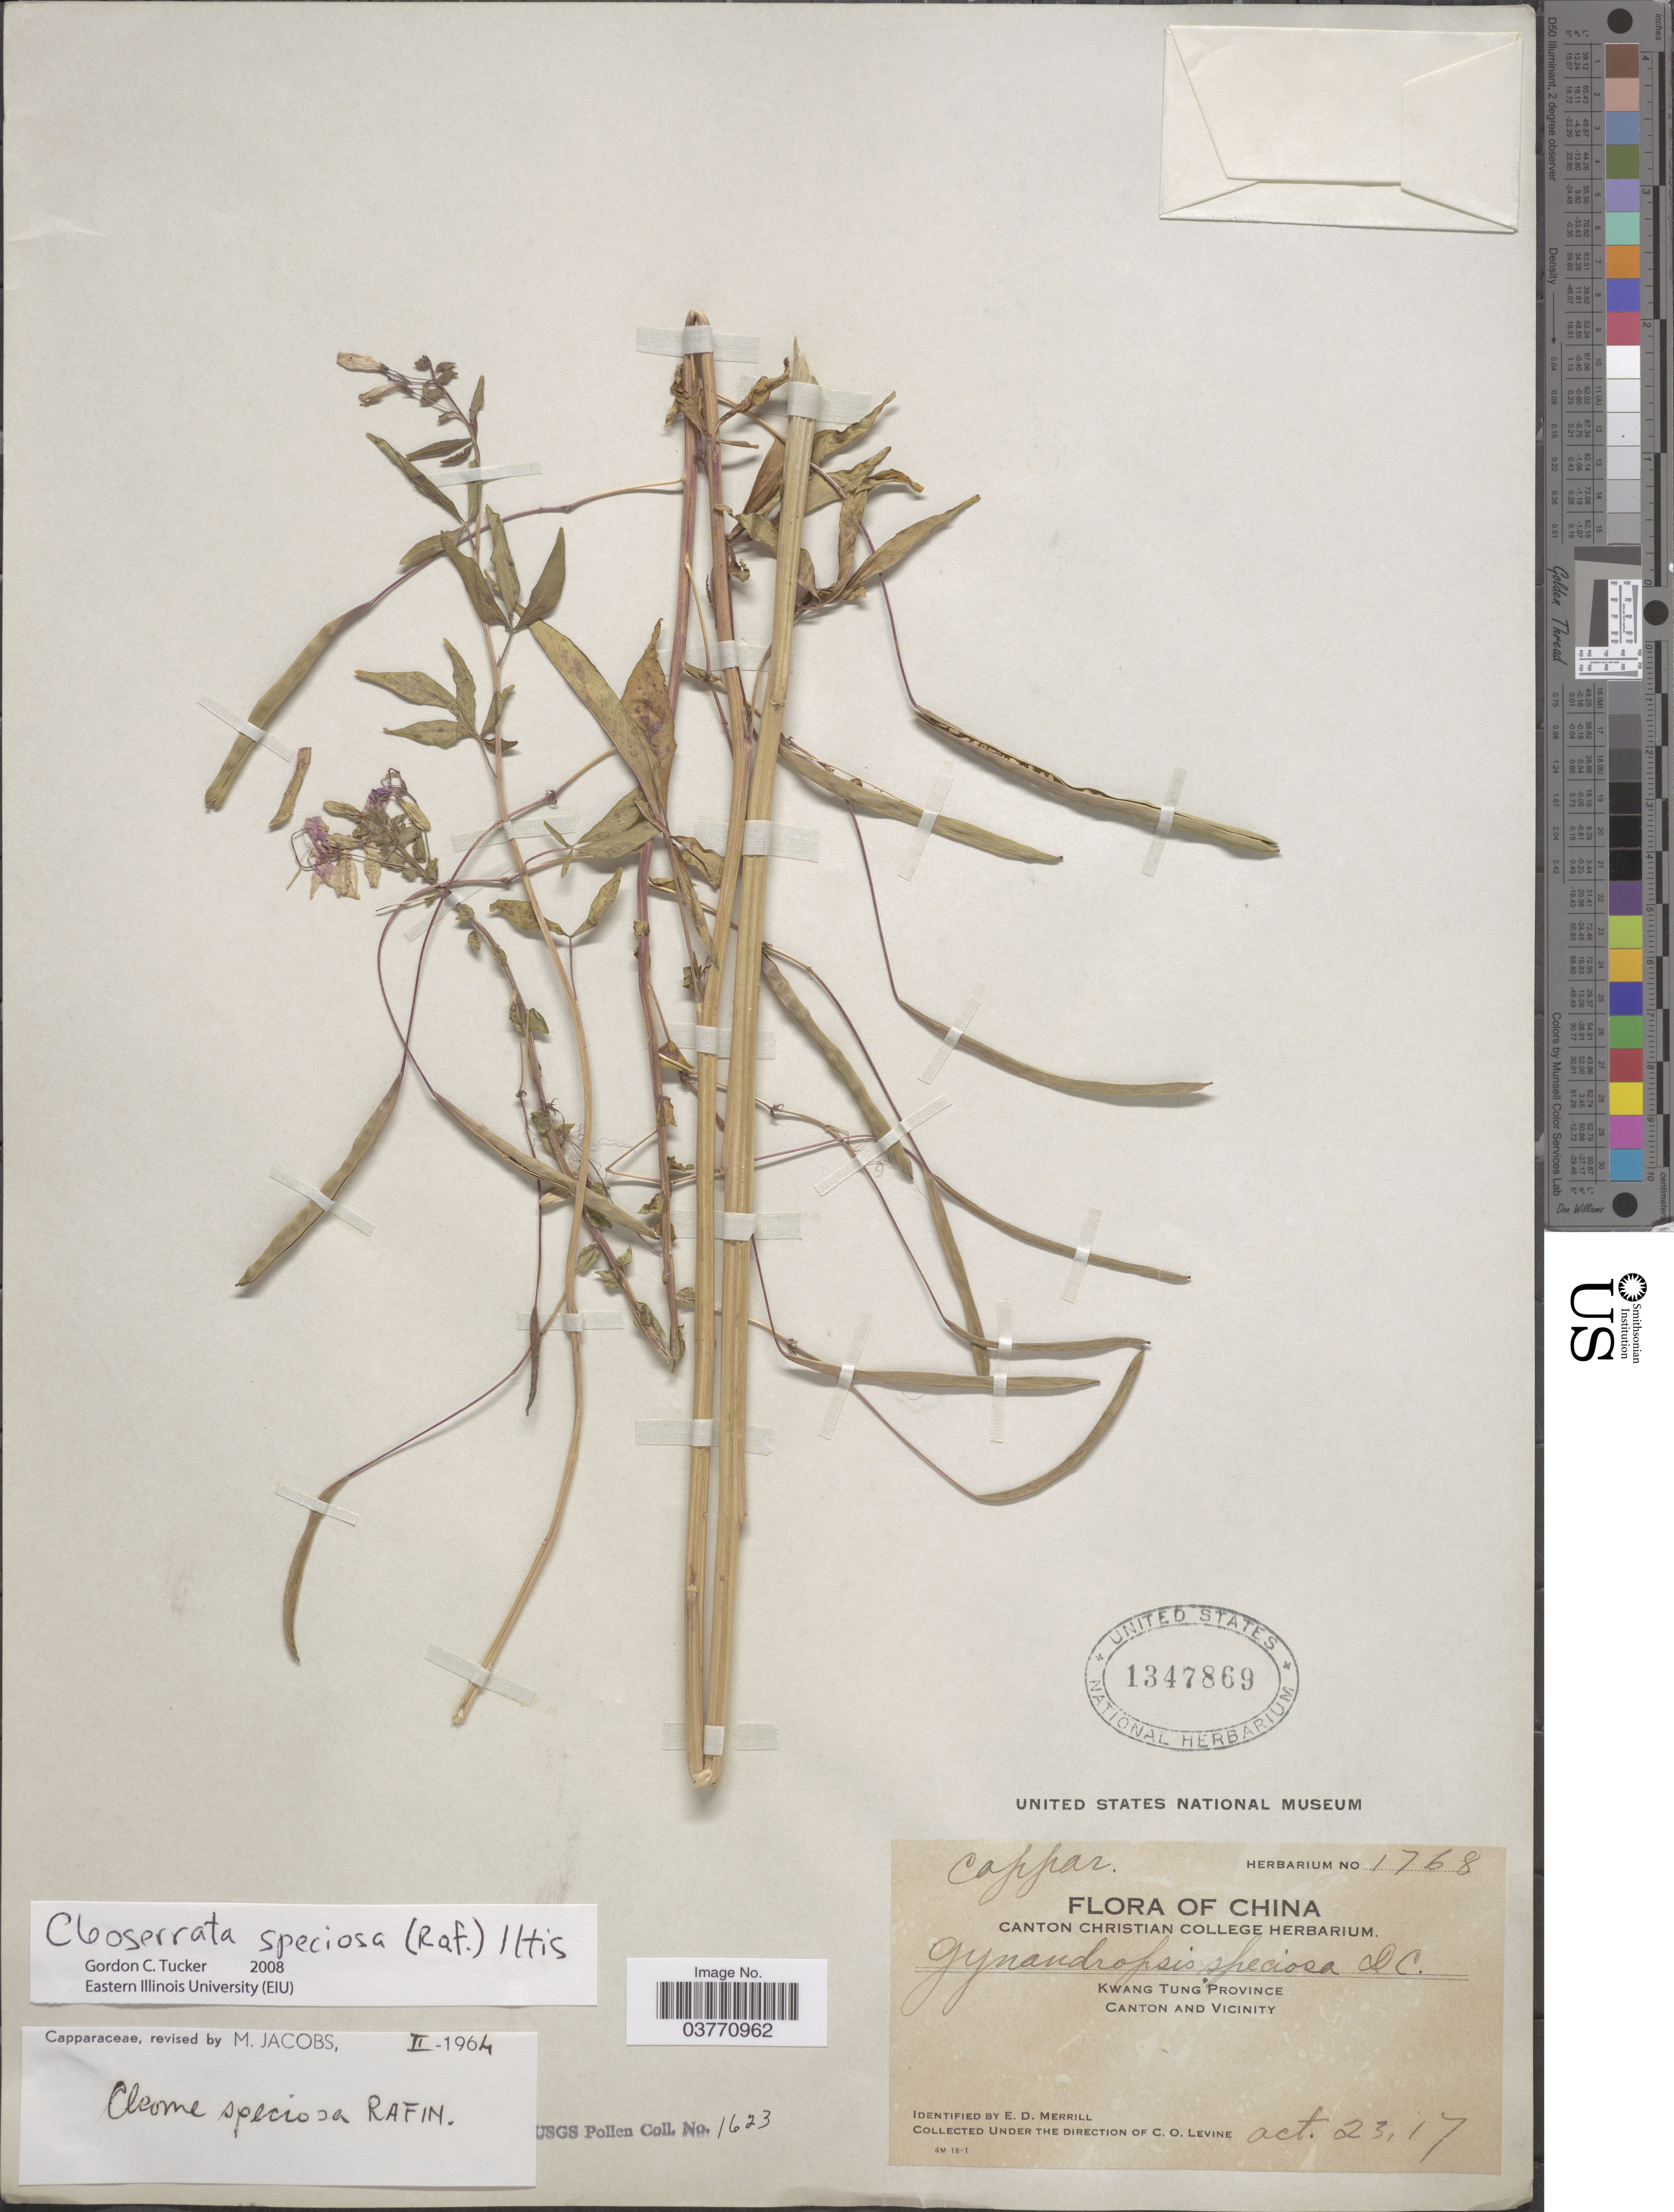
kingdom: Plantae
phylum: Tracheophyta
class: Magnoliopsida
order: Brassicales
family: Cleomaceae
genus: Cleoserrata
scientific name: Cleoserrata speciosa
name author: (Raf.) Iltis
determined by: Tucker, G. C.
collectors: C. O. Levine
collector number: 1768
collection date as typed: Transcribed d/m/y: 23/10/17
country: China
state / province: Guangdong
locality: Kwang Tung Province Canton and Vicinity.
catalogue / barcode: US 1347869